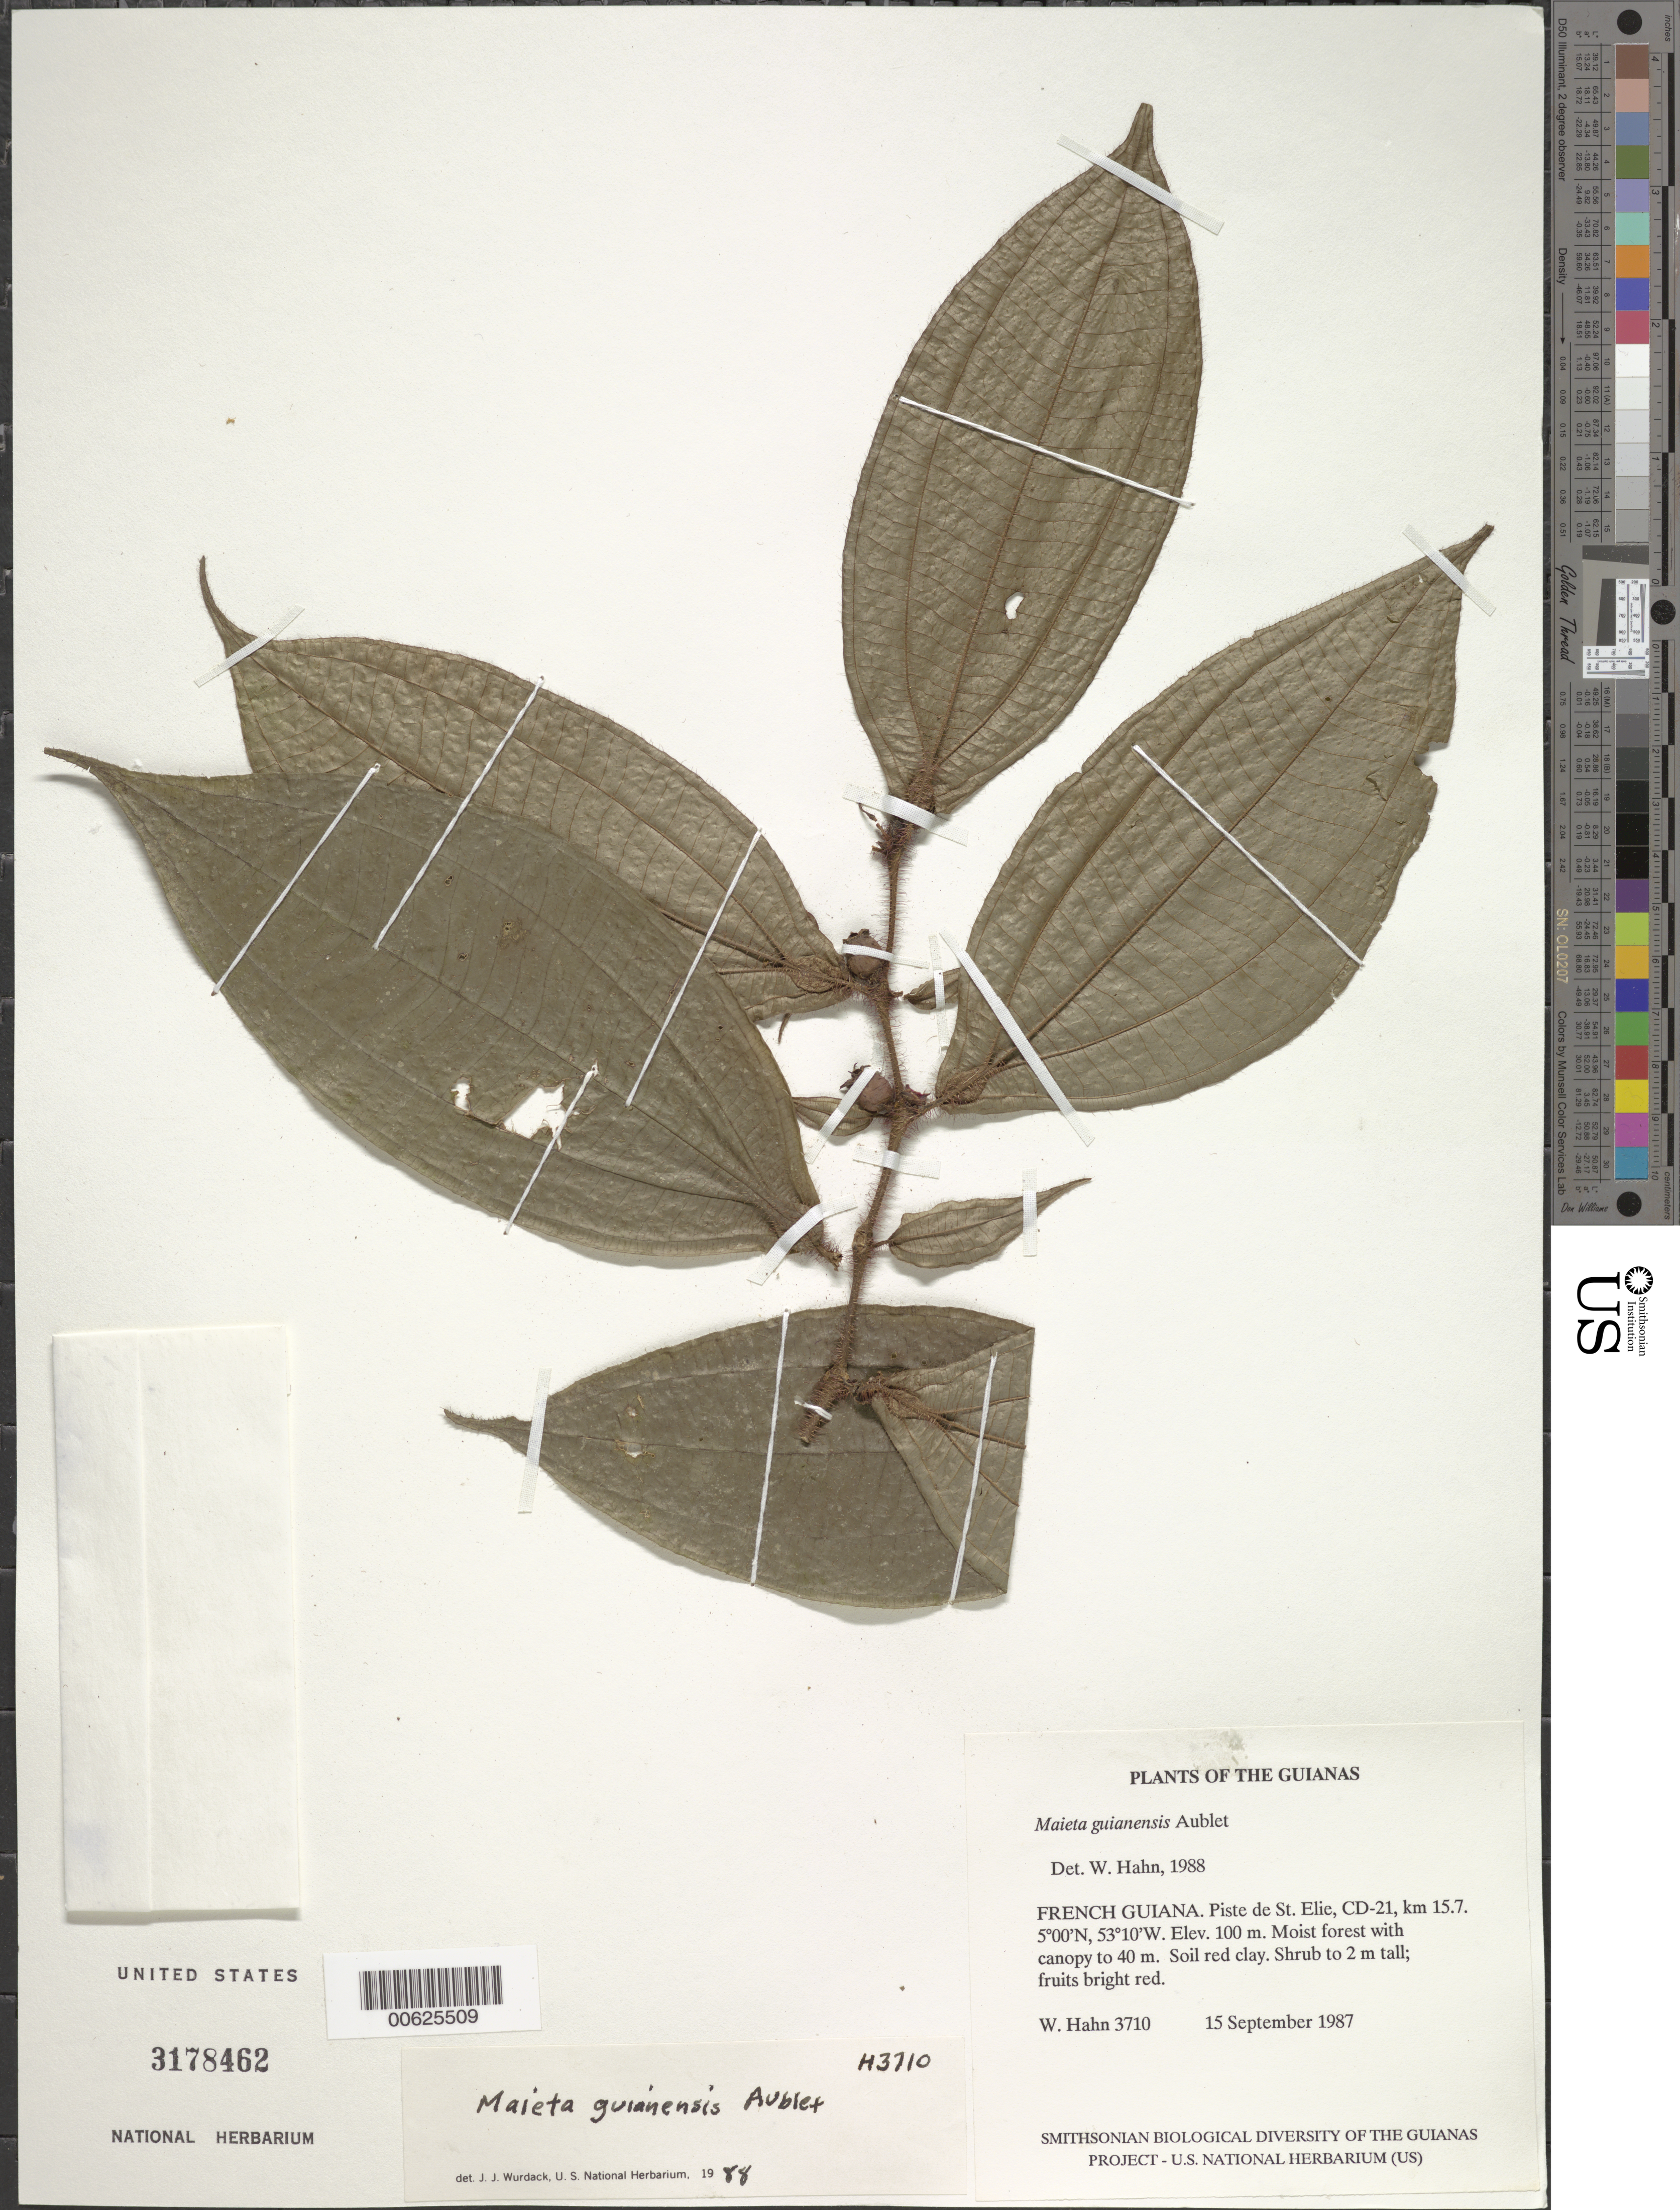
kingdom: Plantae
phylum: Tracheophyta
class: Magnoliopsida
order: Myrtales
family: Melastomataceae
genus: Maieta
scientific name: Maieta guianensis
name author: Aubl.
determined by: Hahn, William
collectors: W. Hahn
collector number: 3710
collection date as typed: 15 September 1987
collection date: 1987-09-15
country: French Guiana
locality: Piste de St. Elie, CD-21, km 15.7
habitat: Moist forest with canopy to 40 m. Soil red clay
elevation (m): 100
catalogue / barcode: US 3178462